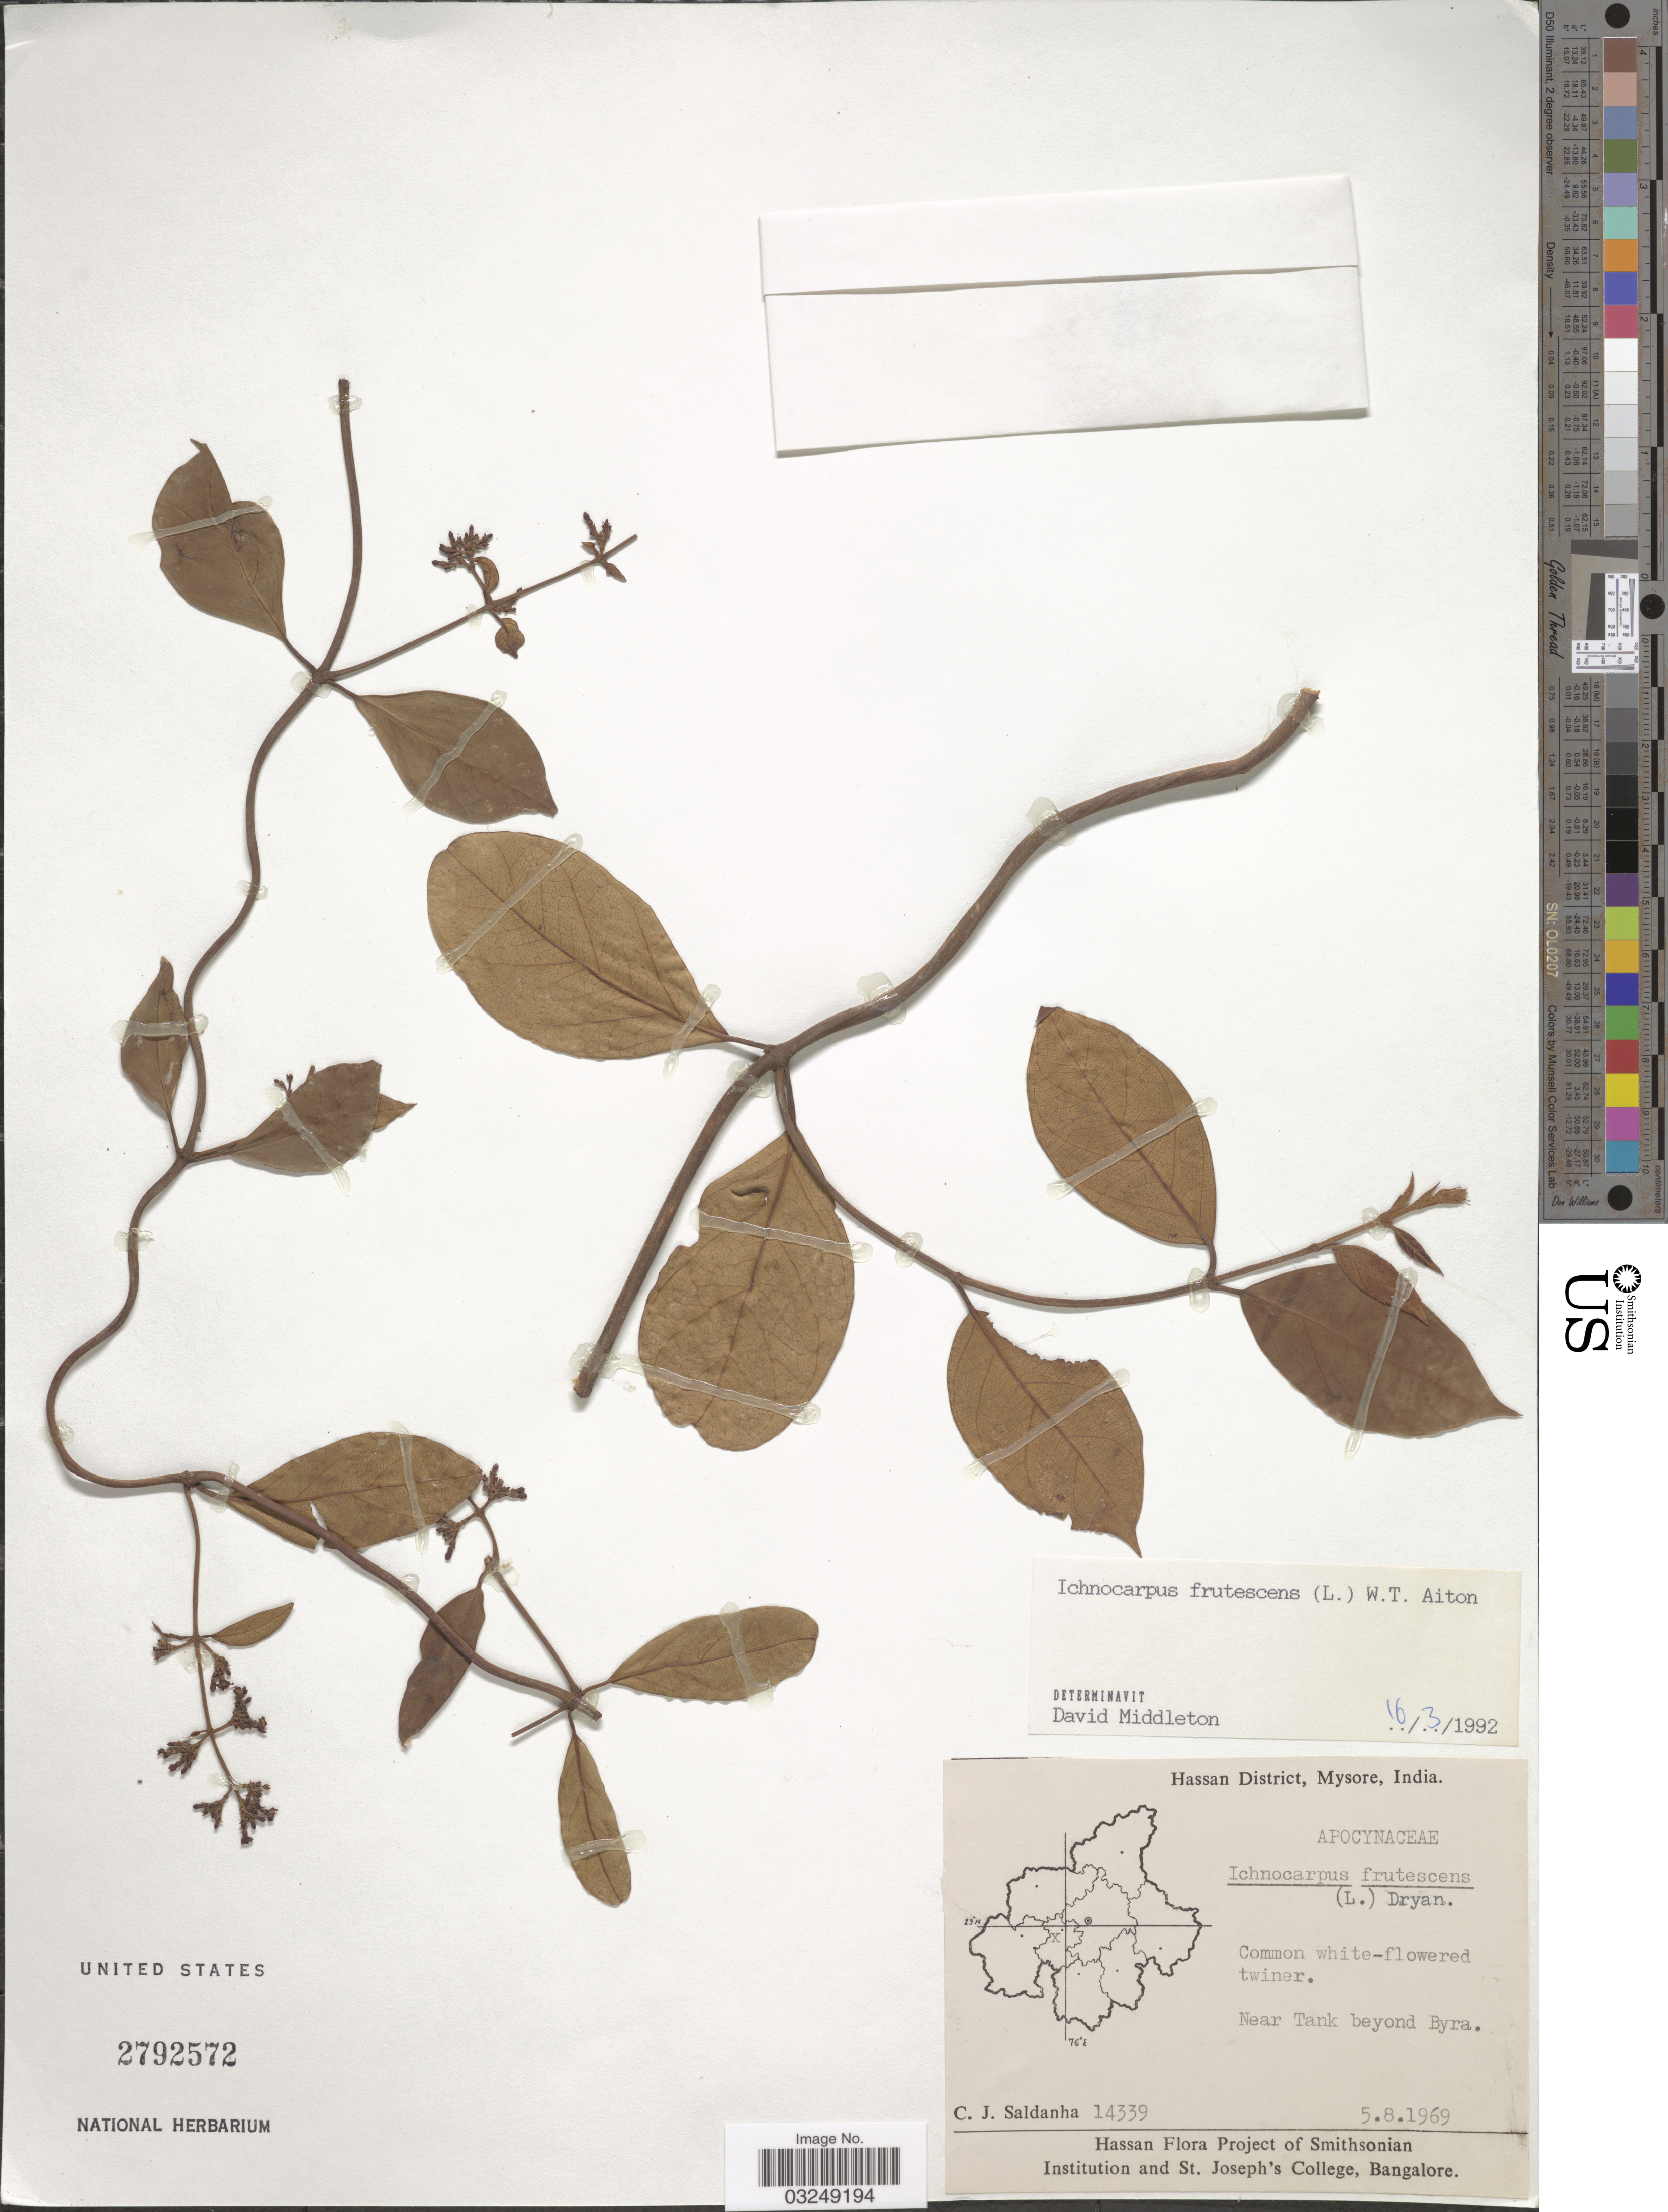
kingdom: Plantae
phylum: Tracheophyta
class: Magnoliopsida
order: Gentianales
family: Apocynaceae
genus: Ichnocarpus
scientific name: Ichnocarpus frutescens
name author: (L.) W.T. Aiton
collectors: C. J. Saldanha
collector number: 14339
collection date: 1969-08-05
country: India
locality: Hassan District, Mysore. Near Tank beyond Byra.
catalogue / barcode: US 2792572